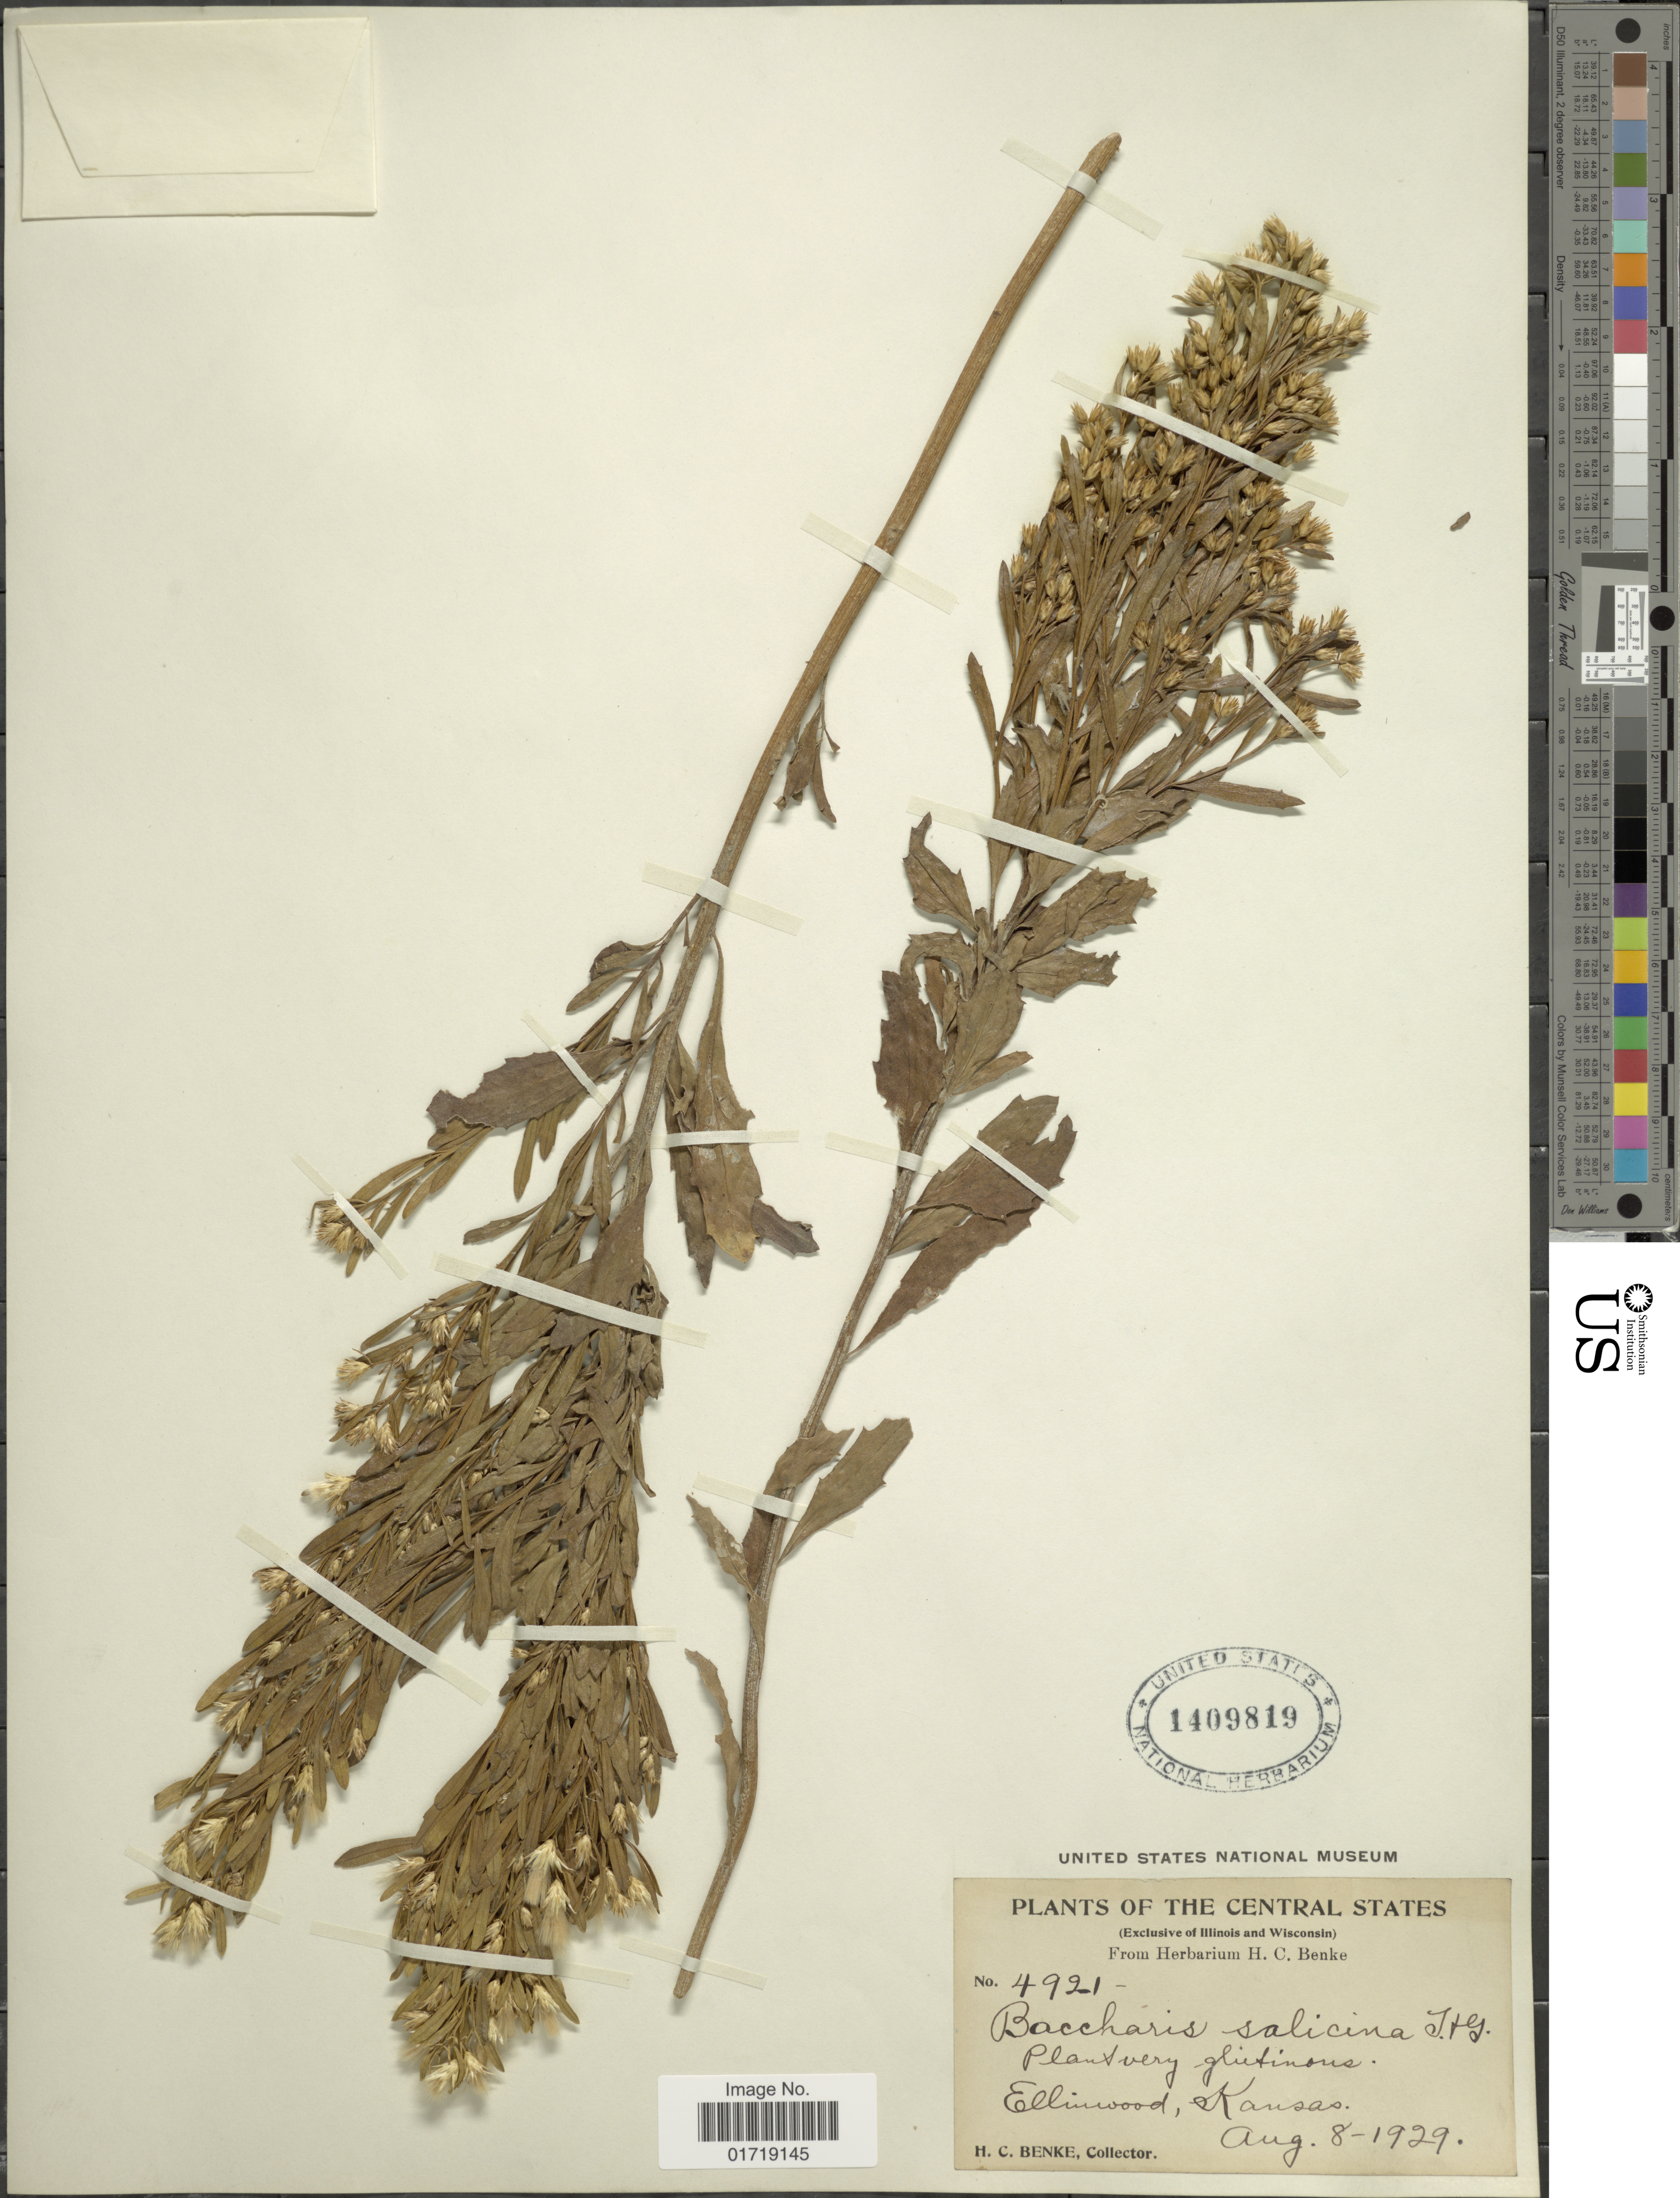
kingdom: Plantae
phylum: Tracheophyta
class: Magnoliopsida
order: Asterales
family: Asteraceae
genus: Baccharis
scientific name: Baccharis salicina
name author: Torr. & A. Gray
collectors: H. Benke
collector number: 4921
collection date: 1929-08-08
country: United States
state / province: Kansas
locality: The Central States, Ellinwood, Kansas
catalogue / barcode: US 1409819